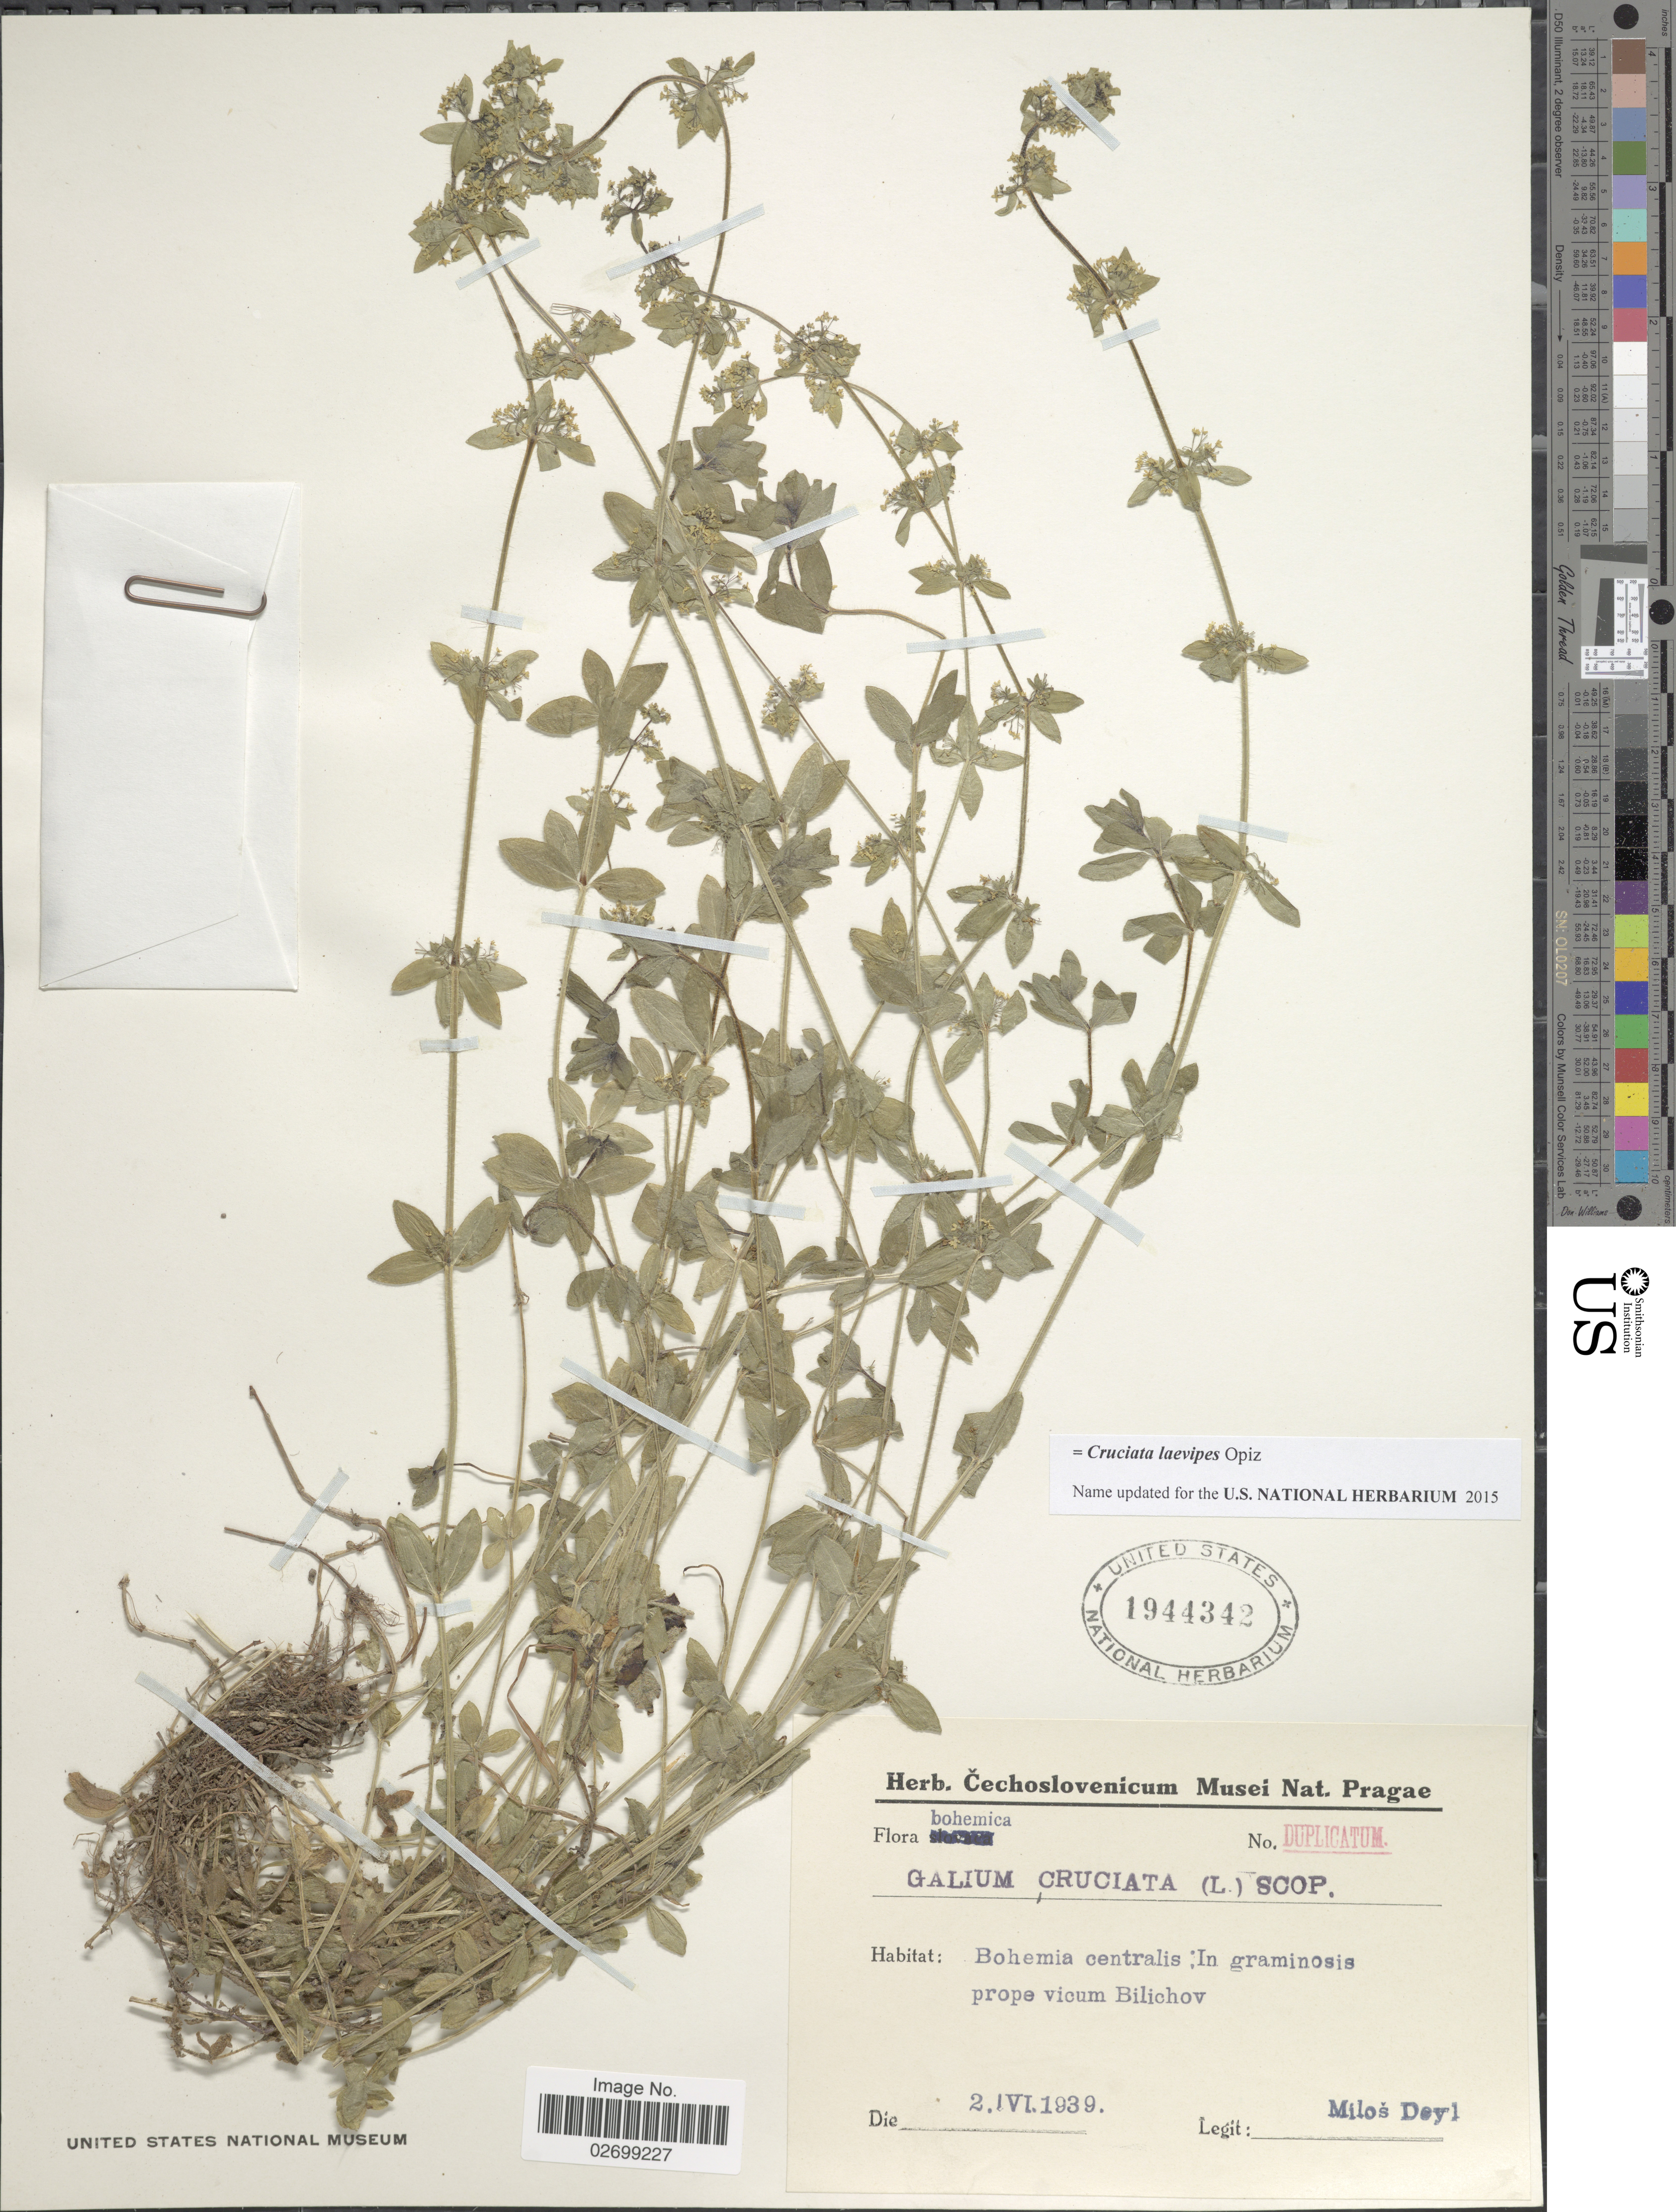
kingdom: Plantae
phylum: Tracheophyta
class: Magnoliopsida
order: Gentianales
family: Rubiaceae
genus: Cruciata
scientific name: Cruciata laevipes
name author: Opiz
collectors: M. Deyl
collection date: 1939-06-02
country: Czechia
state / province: Central Bohemian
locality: In graminosis prope vicum Bilichov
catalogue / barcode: US 1944342